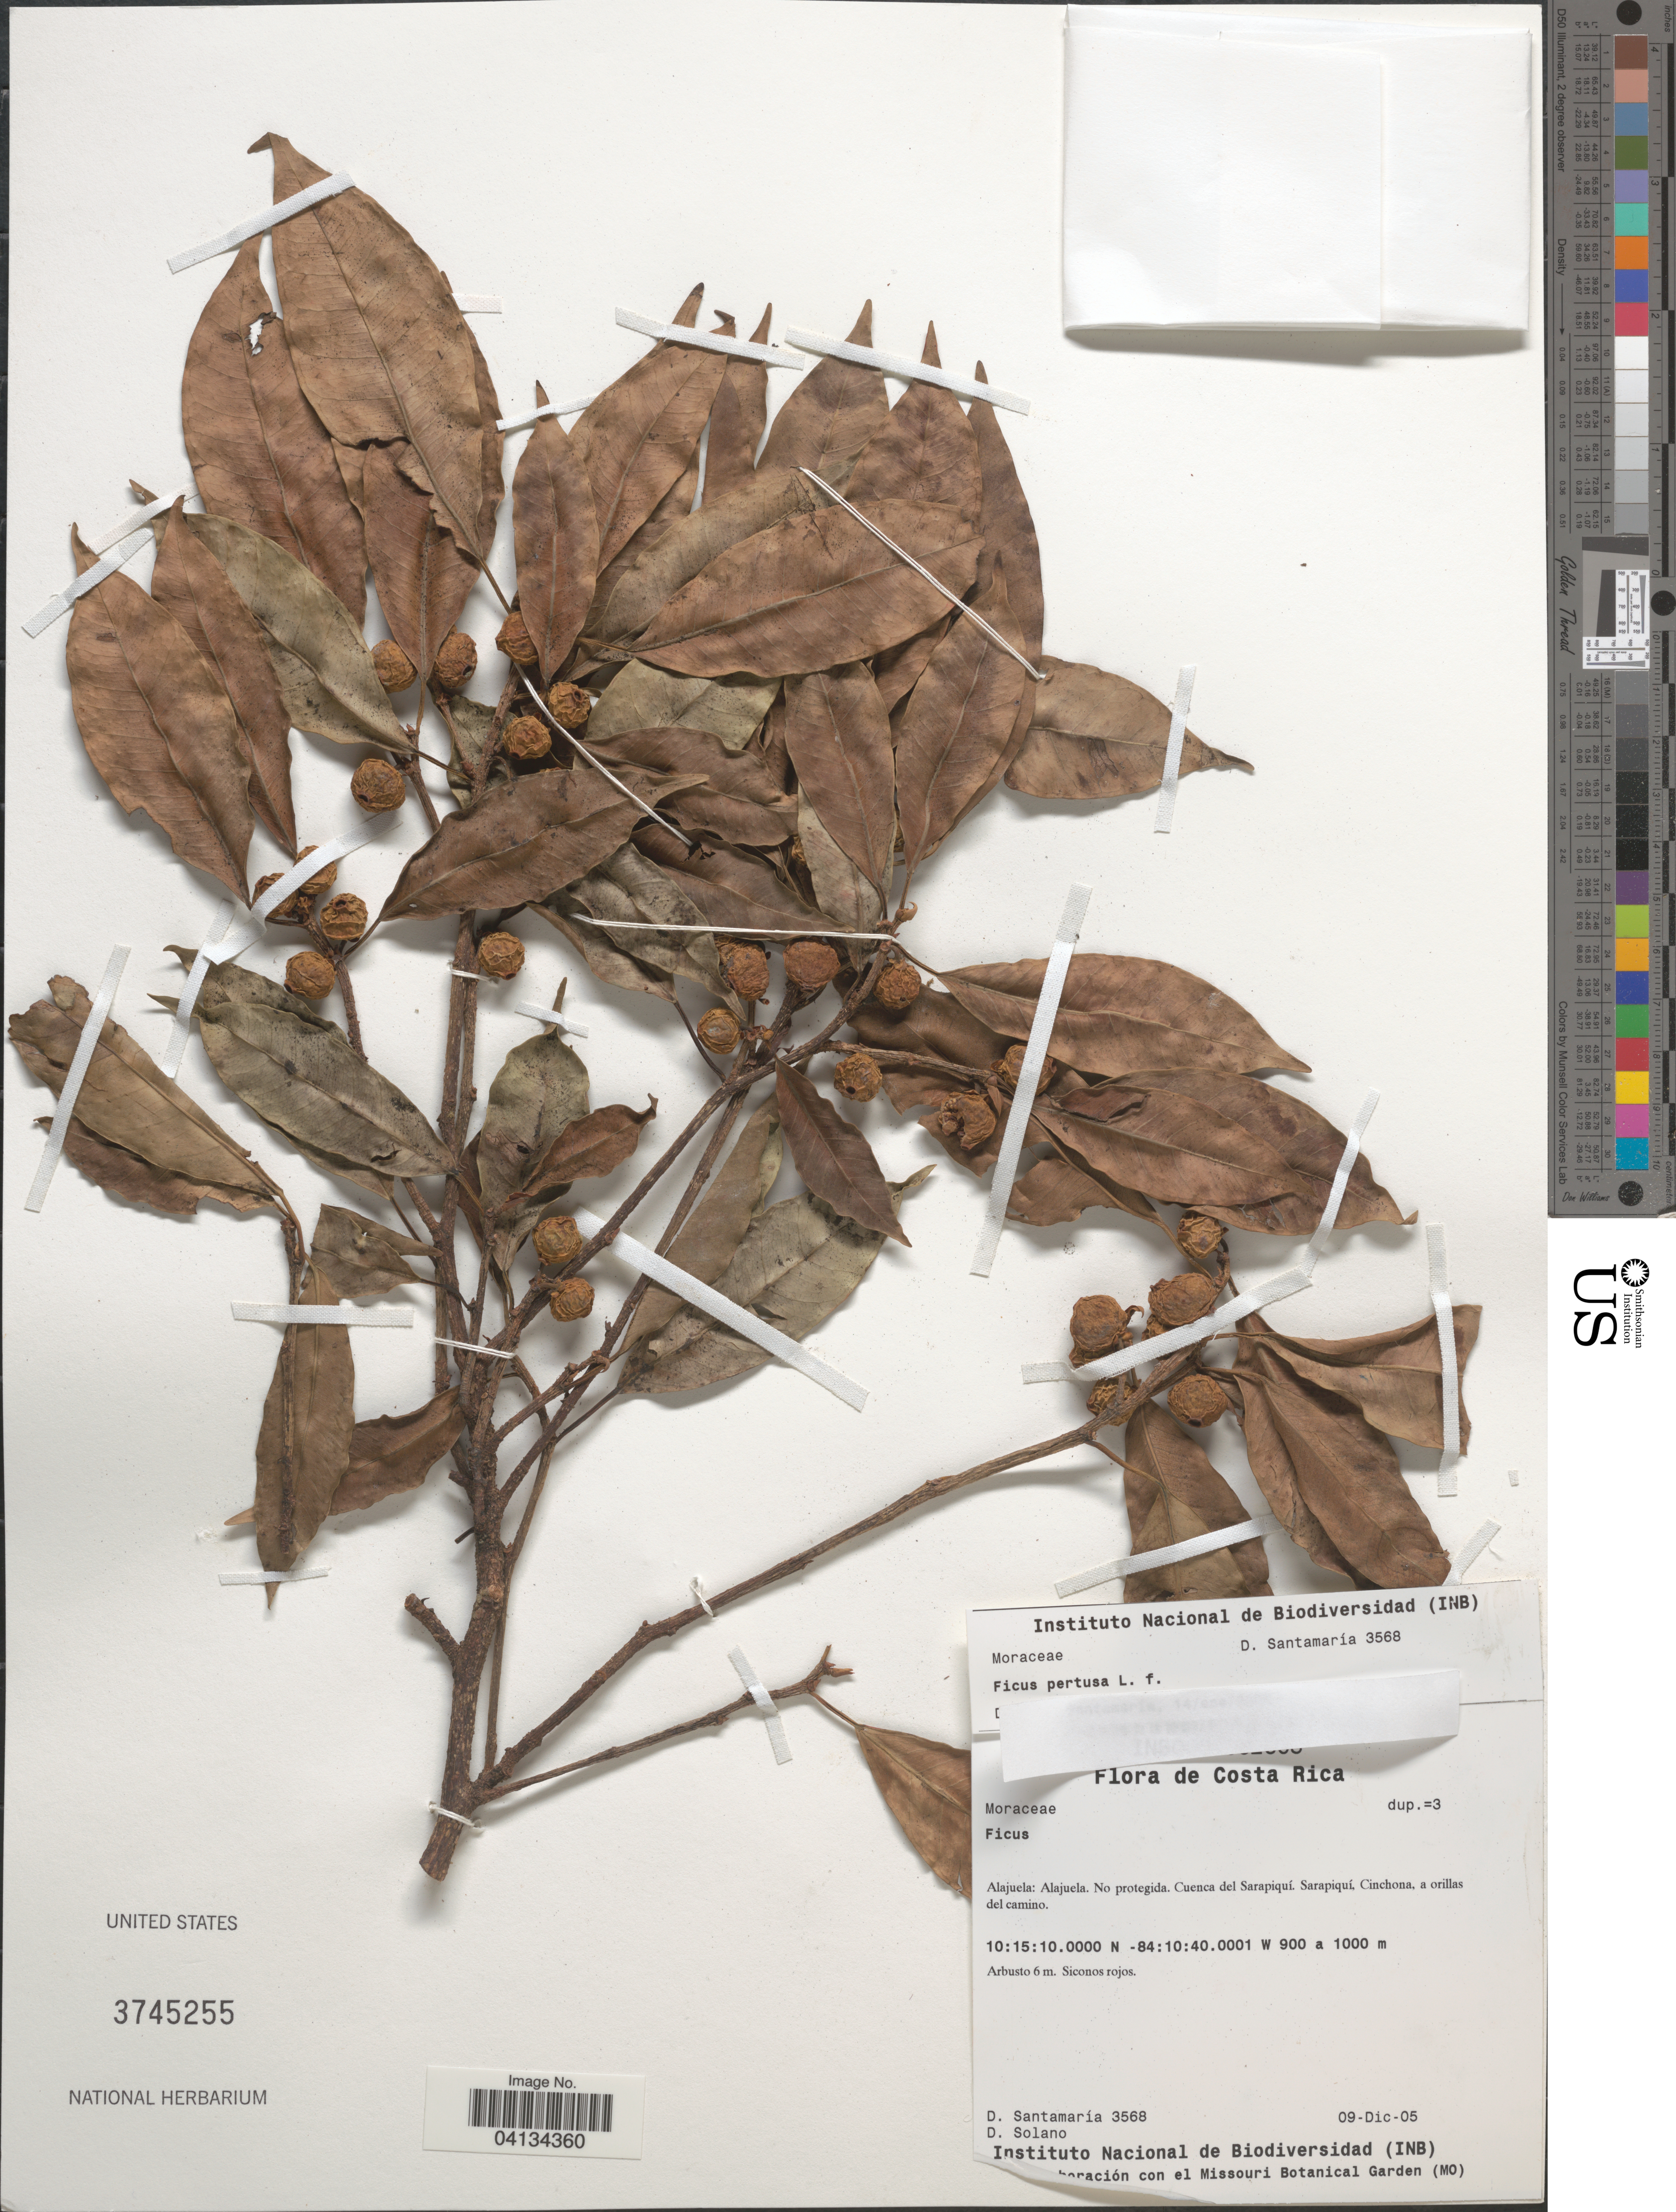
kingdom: Plantae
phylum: Tracheophyta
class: Magnoliopsida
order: Rosales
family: Moraceae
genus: Ficus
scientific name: Ficus pertusa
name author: L. f.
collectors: D. Santamaria & D. Solano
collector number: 3568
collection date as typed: Transcribed d/m/y: 9/12/5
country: Costa Rica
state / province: Alajuela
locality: Alajuela. No protegida. Cuenca del Sarapiquí. Sarapiquí, Cinchona, a orillas del camino.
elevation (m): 900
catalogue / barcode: US 3745255